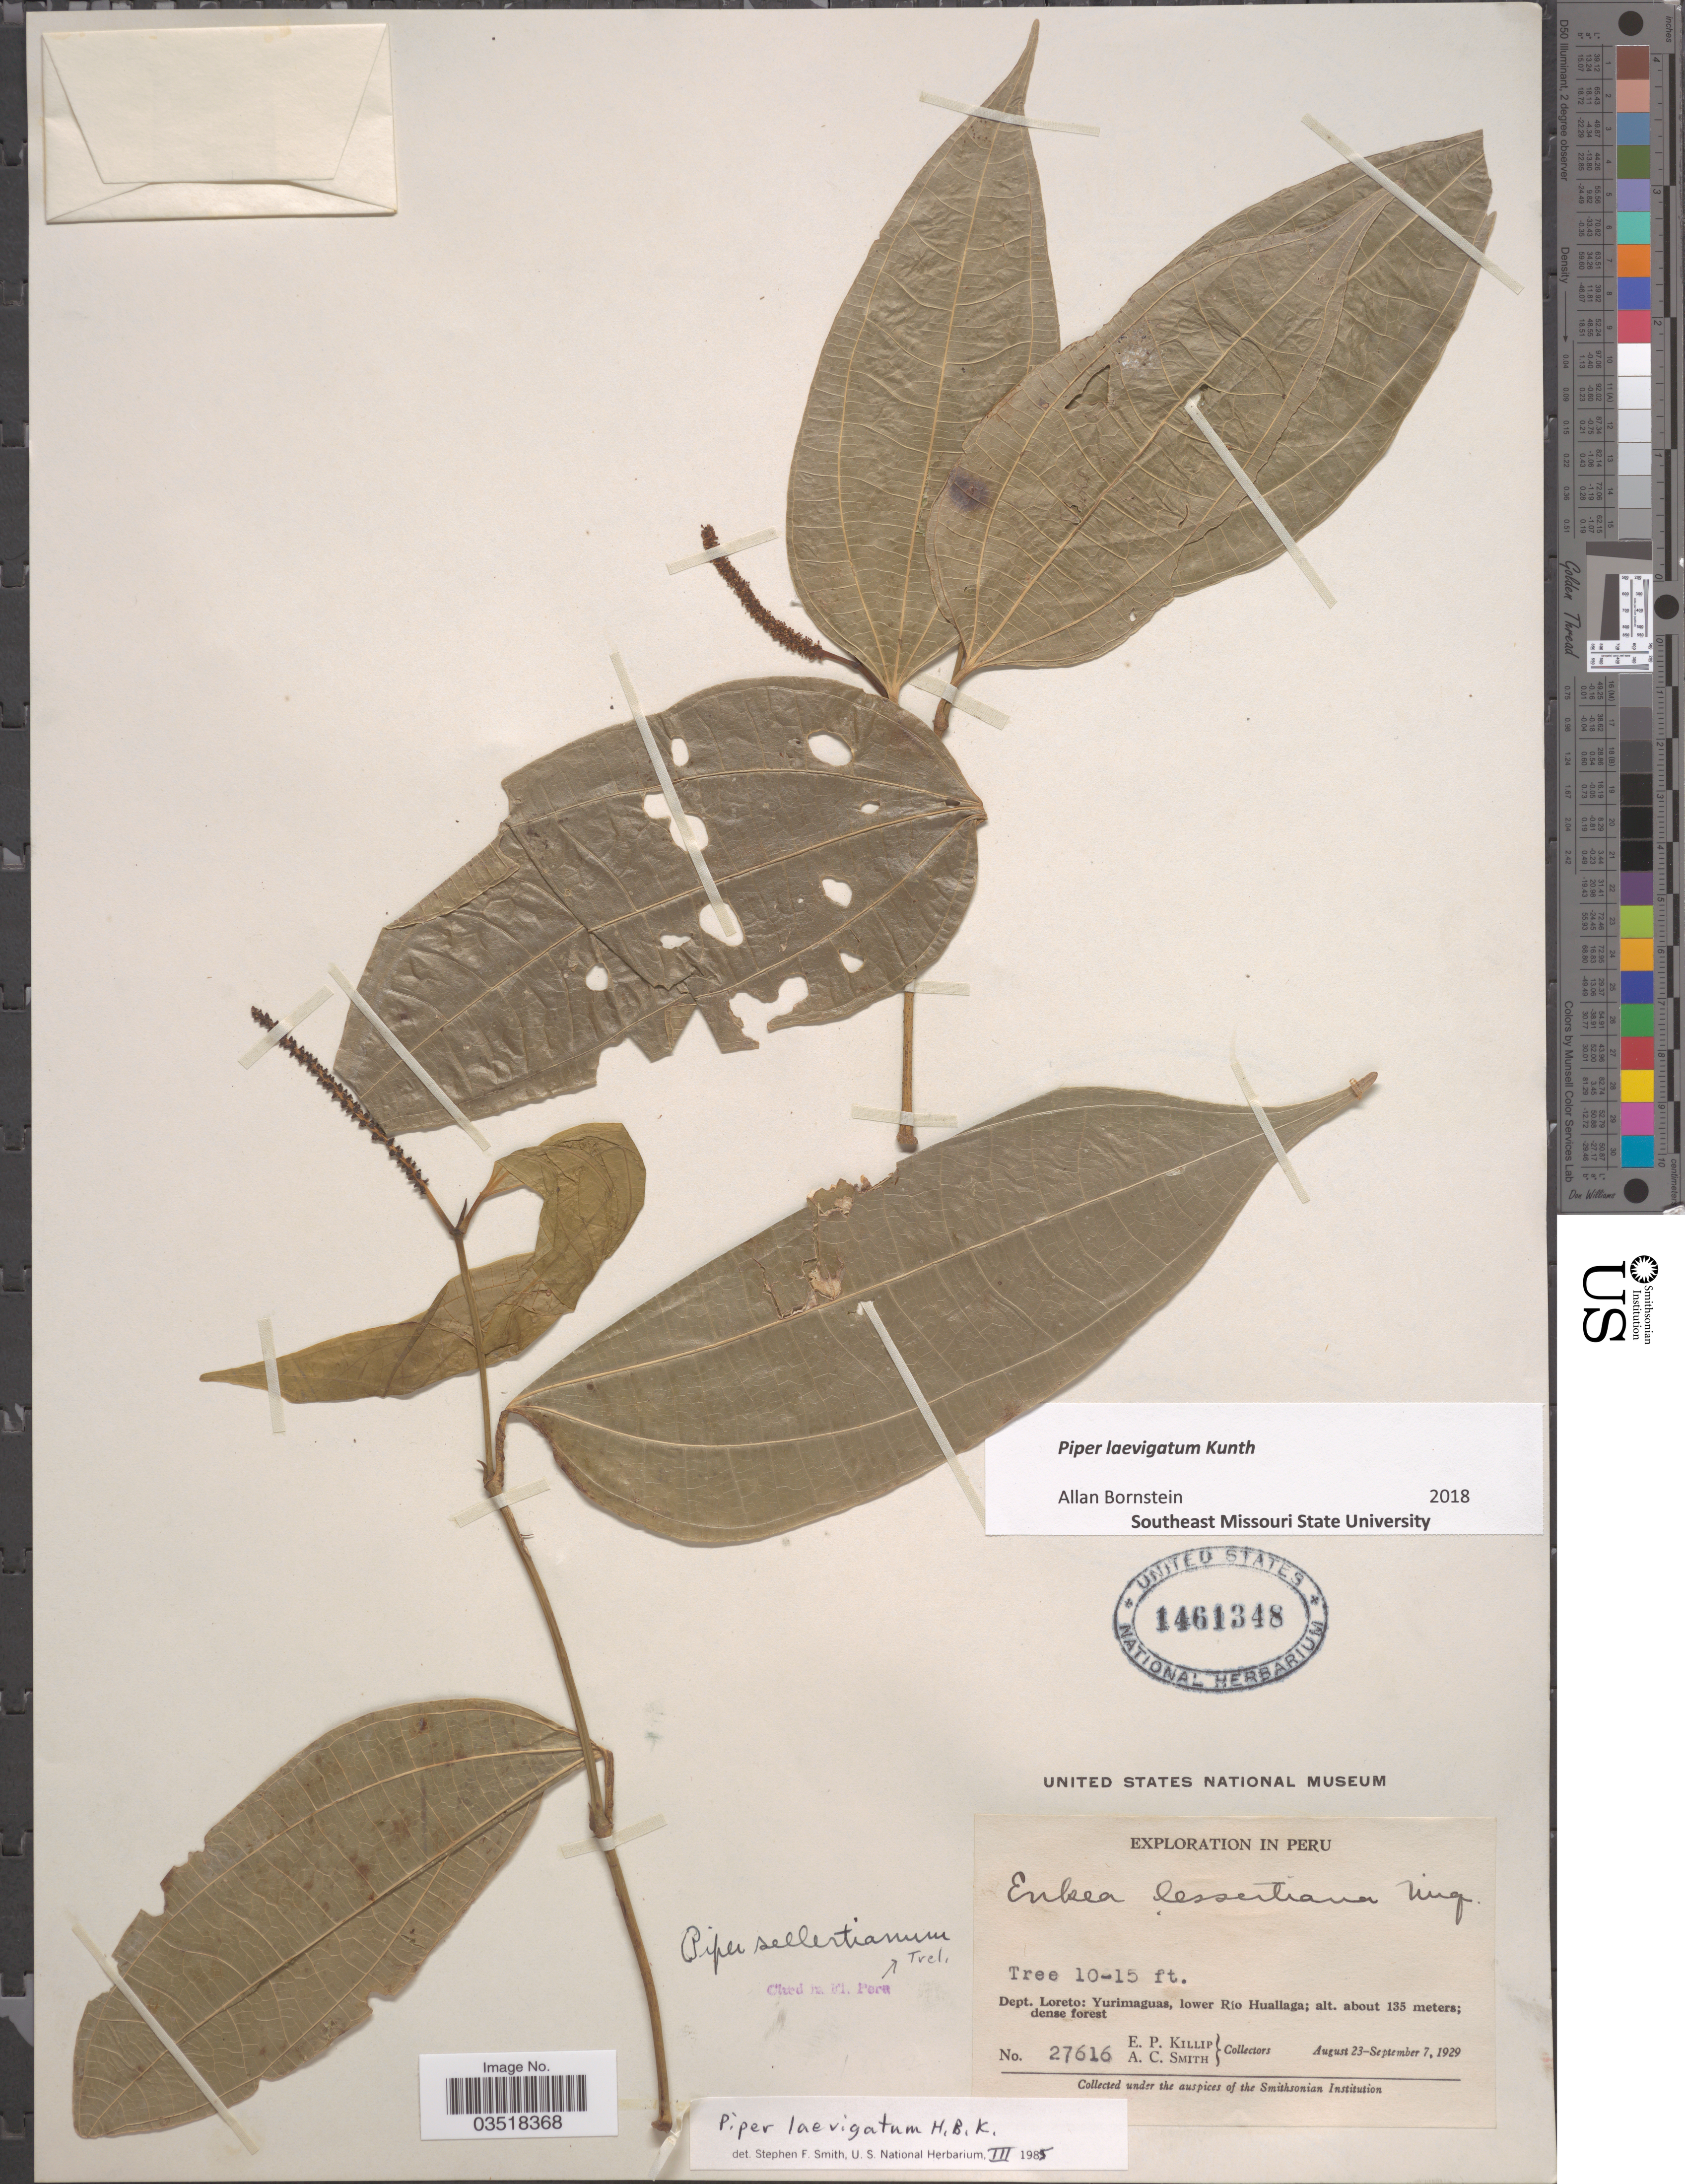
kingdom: Plantae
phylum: Tracheophyta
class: Magnoliopsida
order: Piperales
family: Piperaceae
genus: Piper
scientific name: Piper laevigatum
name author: Kunth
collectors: E. P. Killip & A. C. Smith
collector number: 27616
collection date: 1929-08-23/1929-09-07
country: Peru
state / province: Loreto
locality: Dept. Loreto: Yurimaguas, lower Río Huallaga.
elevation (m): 135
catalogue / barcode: US 1461348